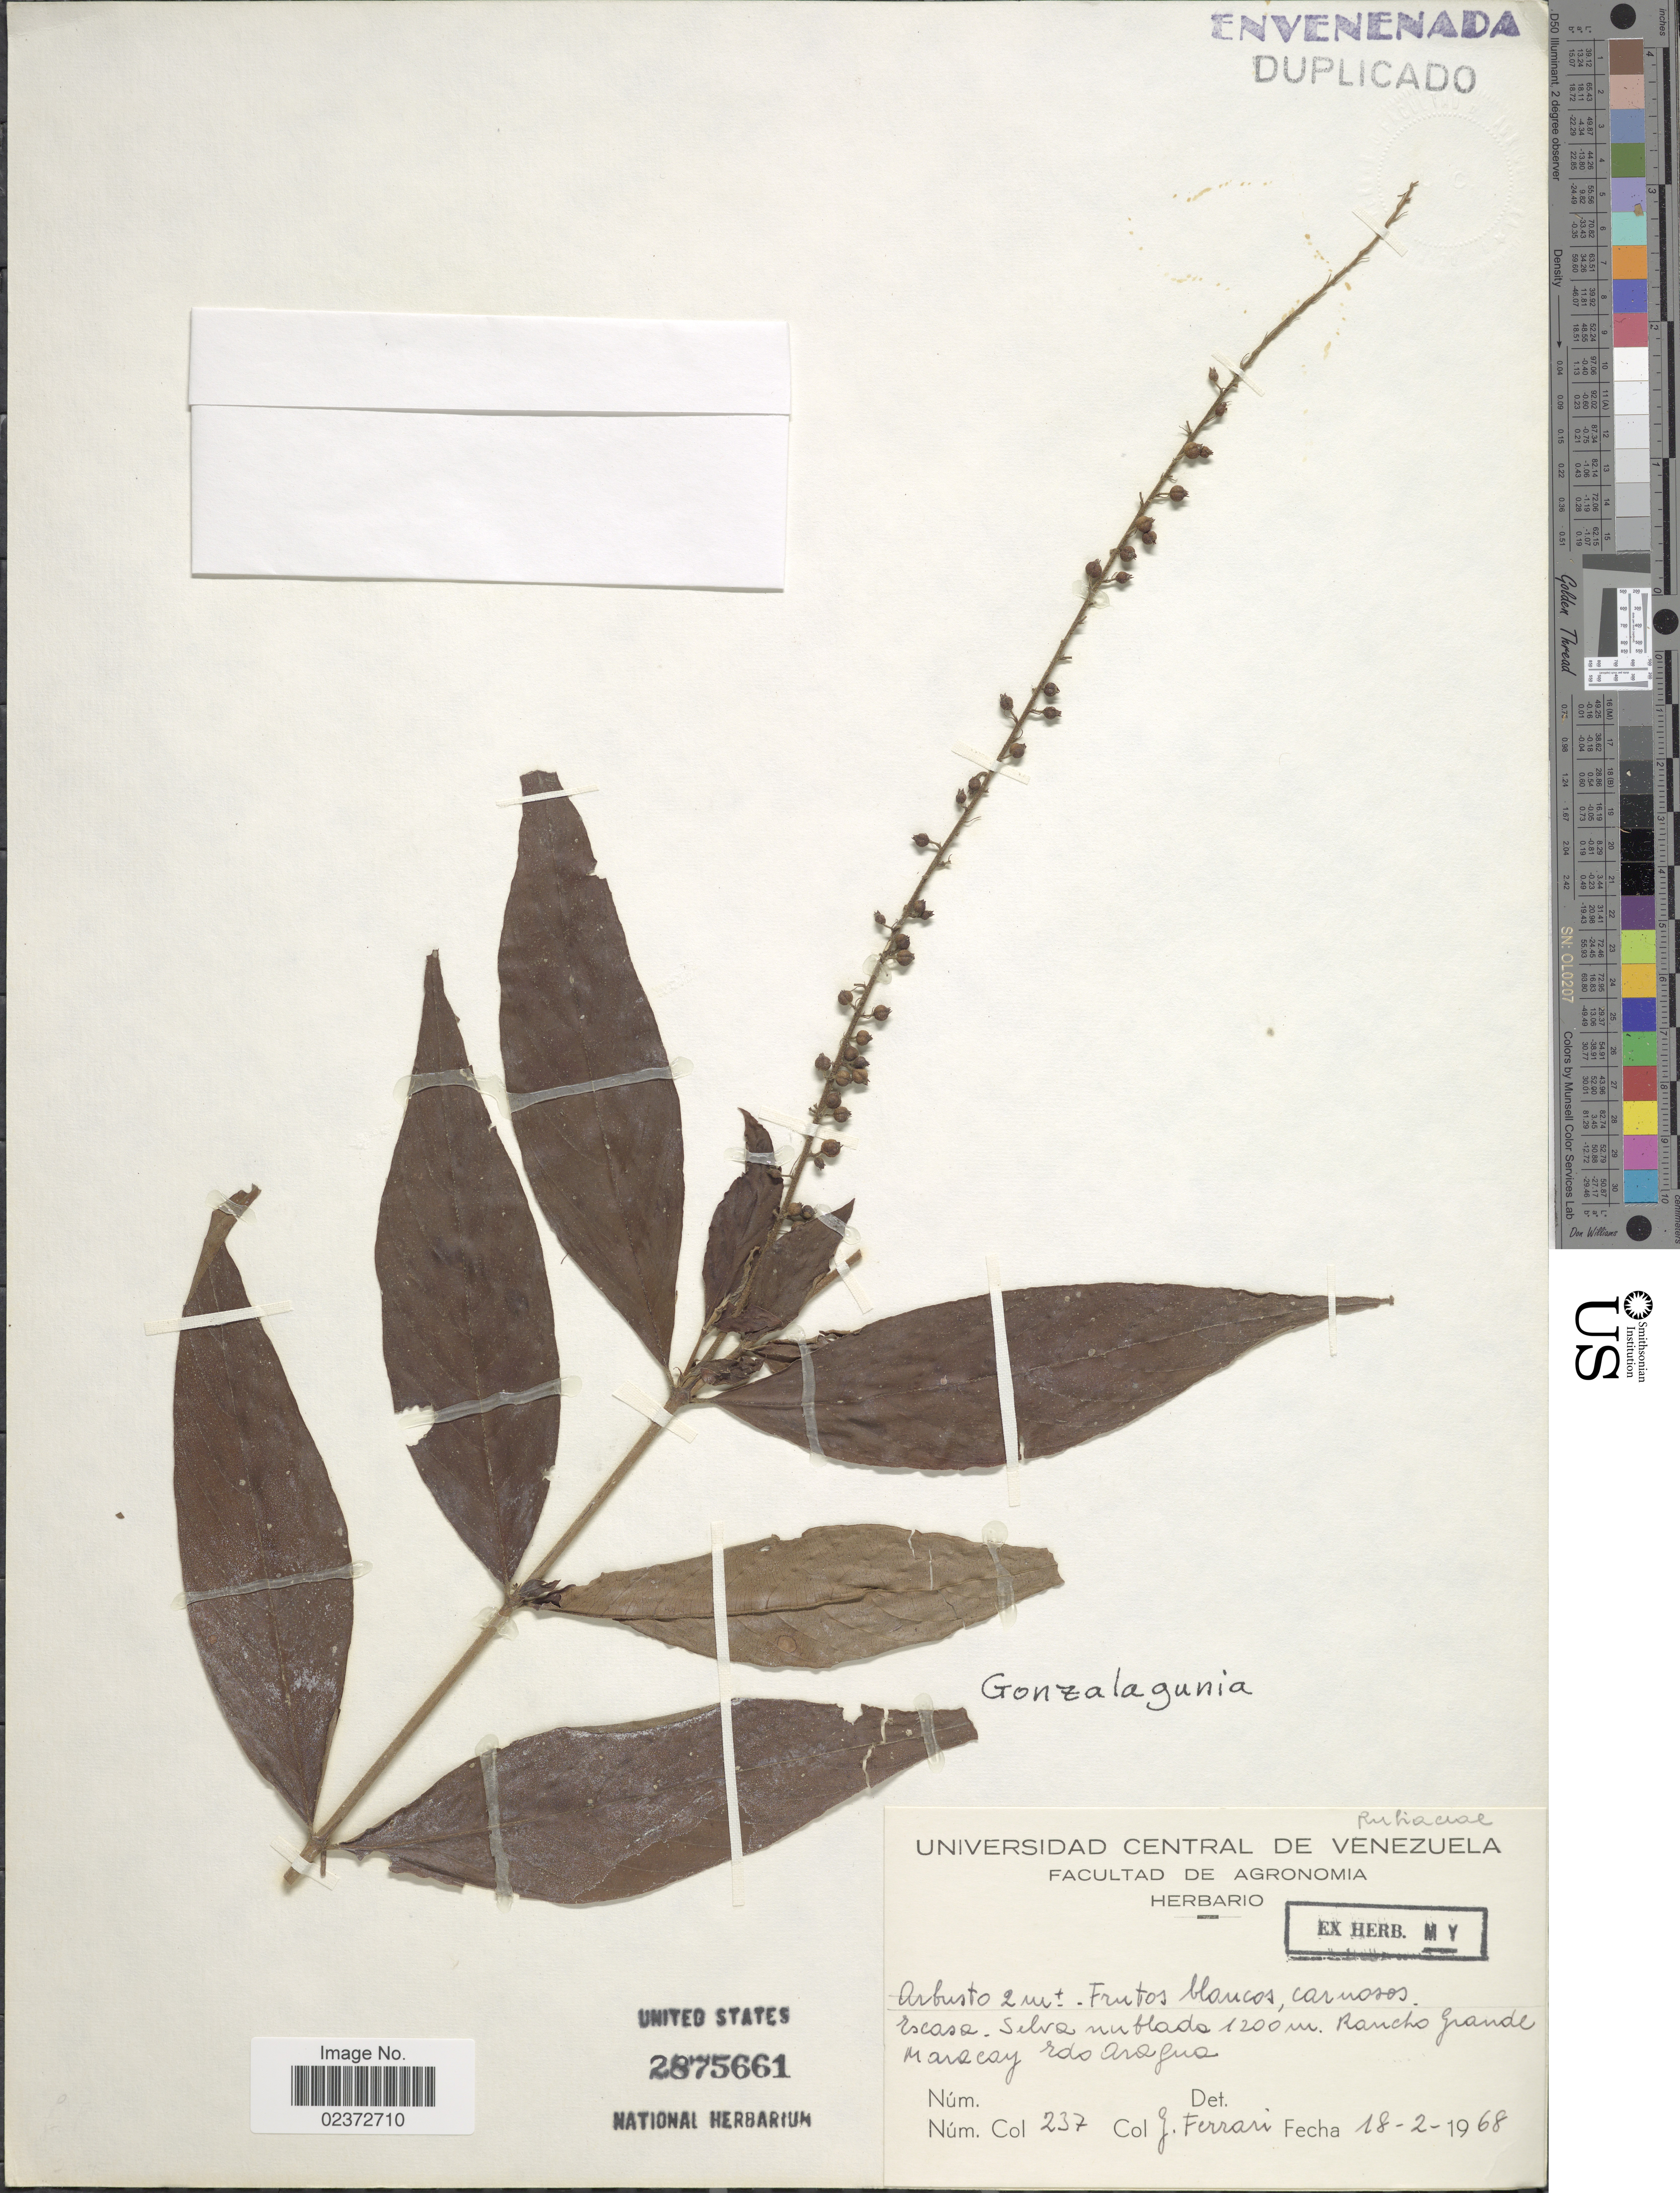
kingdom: Plantae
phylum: Tracheophyta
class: Magnoliopsida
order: Gentianales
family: Rubiaceae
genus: Gonzalagunia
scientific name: Gonzalagunia sp.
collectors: J. Ferrari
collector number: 237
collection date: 1968-02-18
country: Venezuela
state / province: Aragua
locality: Rancho Grande Maracay Edo Aragua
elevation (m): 1200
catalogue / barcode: US 2875661